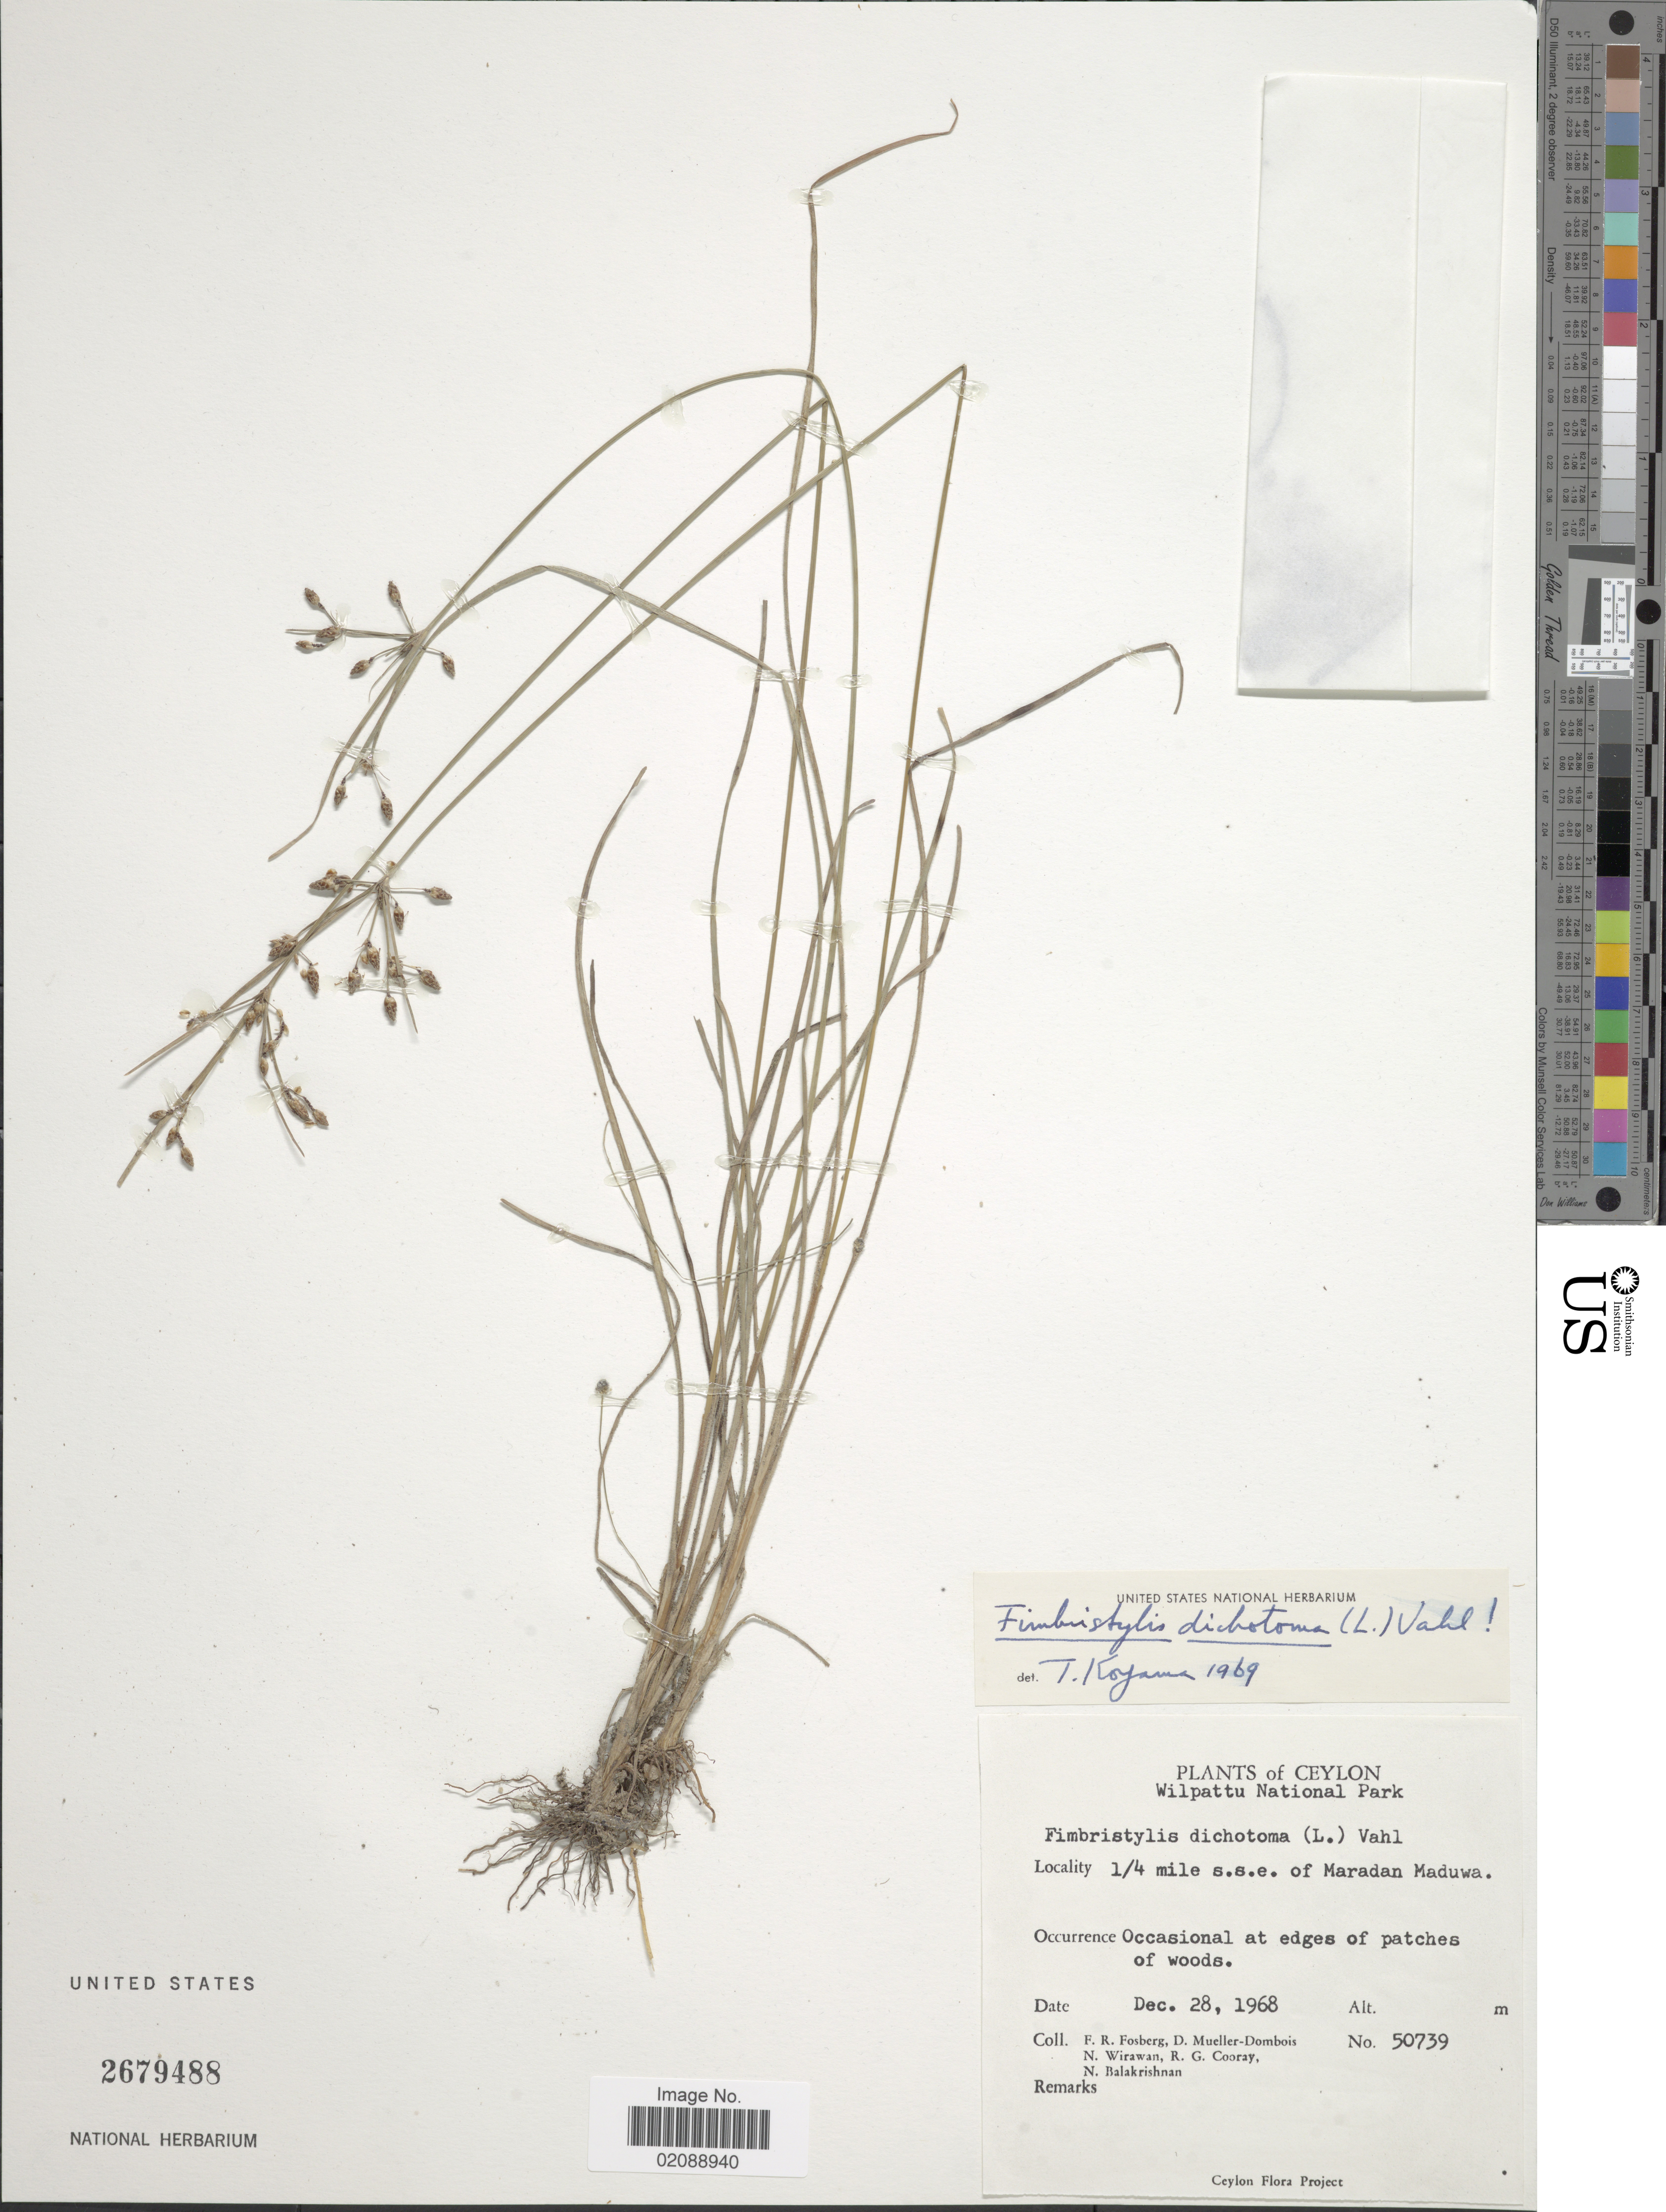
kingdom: Plantae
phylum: Tracheophyta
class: Liliopsida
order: Poales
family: Cyperaceae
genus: Fimbristylis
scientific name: Fimbristylis dichotoma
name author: (L.) Vahl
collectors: F. R. Fosberg, D. Mueller-Dombois, N. Wirawan, R. Cooray & N. Balakrishnan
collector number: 50739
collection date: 1968-12-28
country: Sri Lanka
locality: Ceylon, Wilpattu National Park, 1/4 mile s.s.e. of Maradan Maduwa.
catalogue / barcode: US 2679488